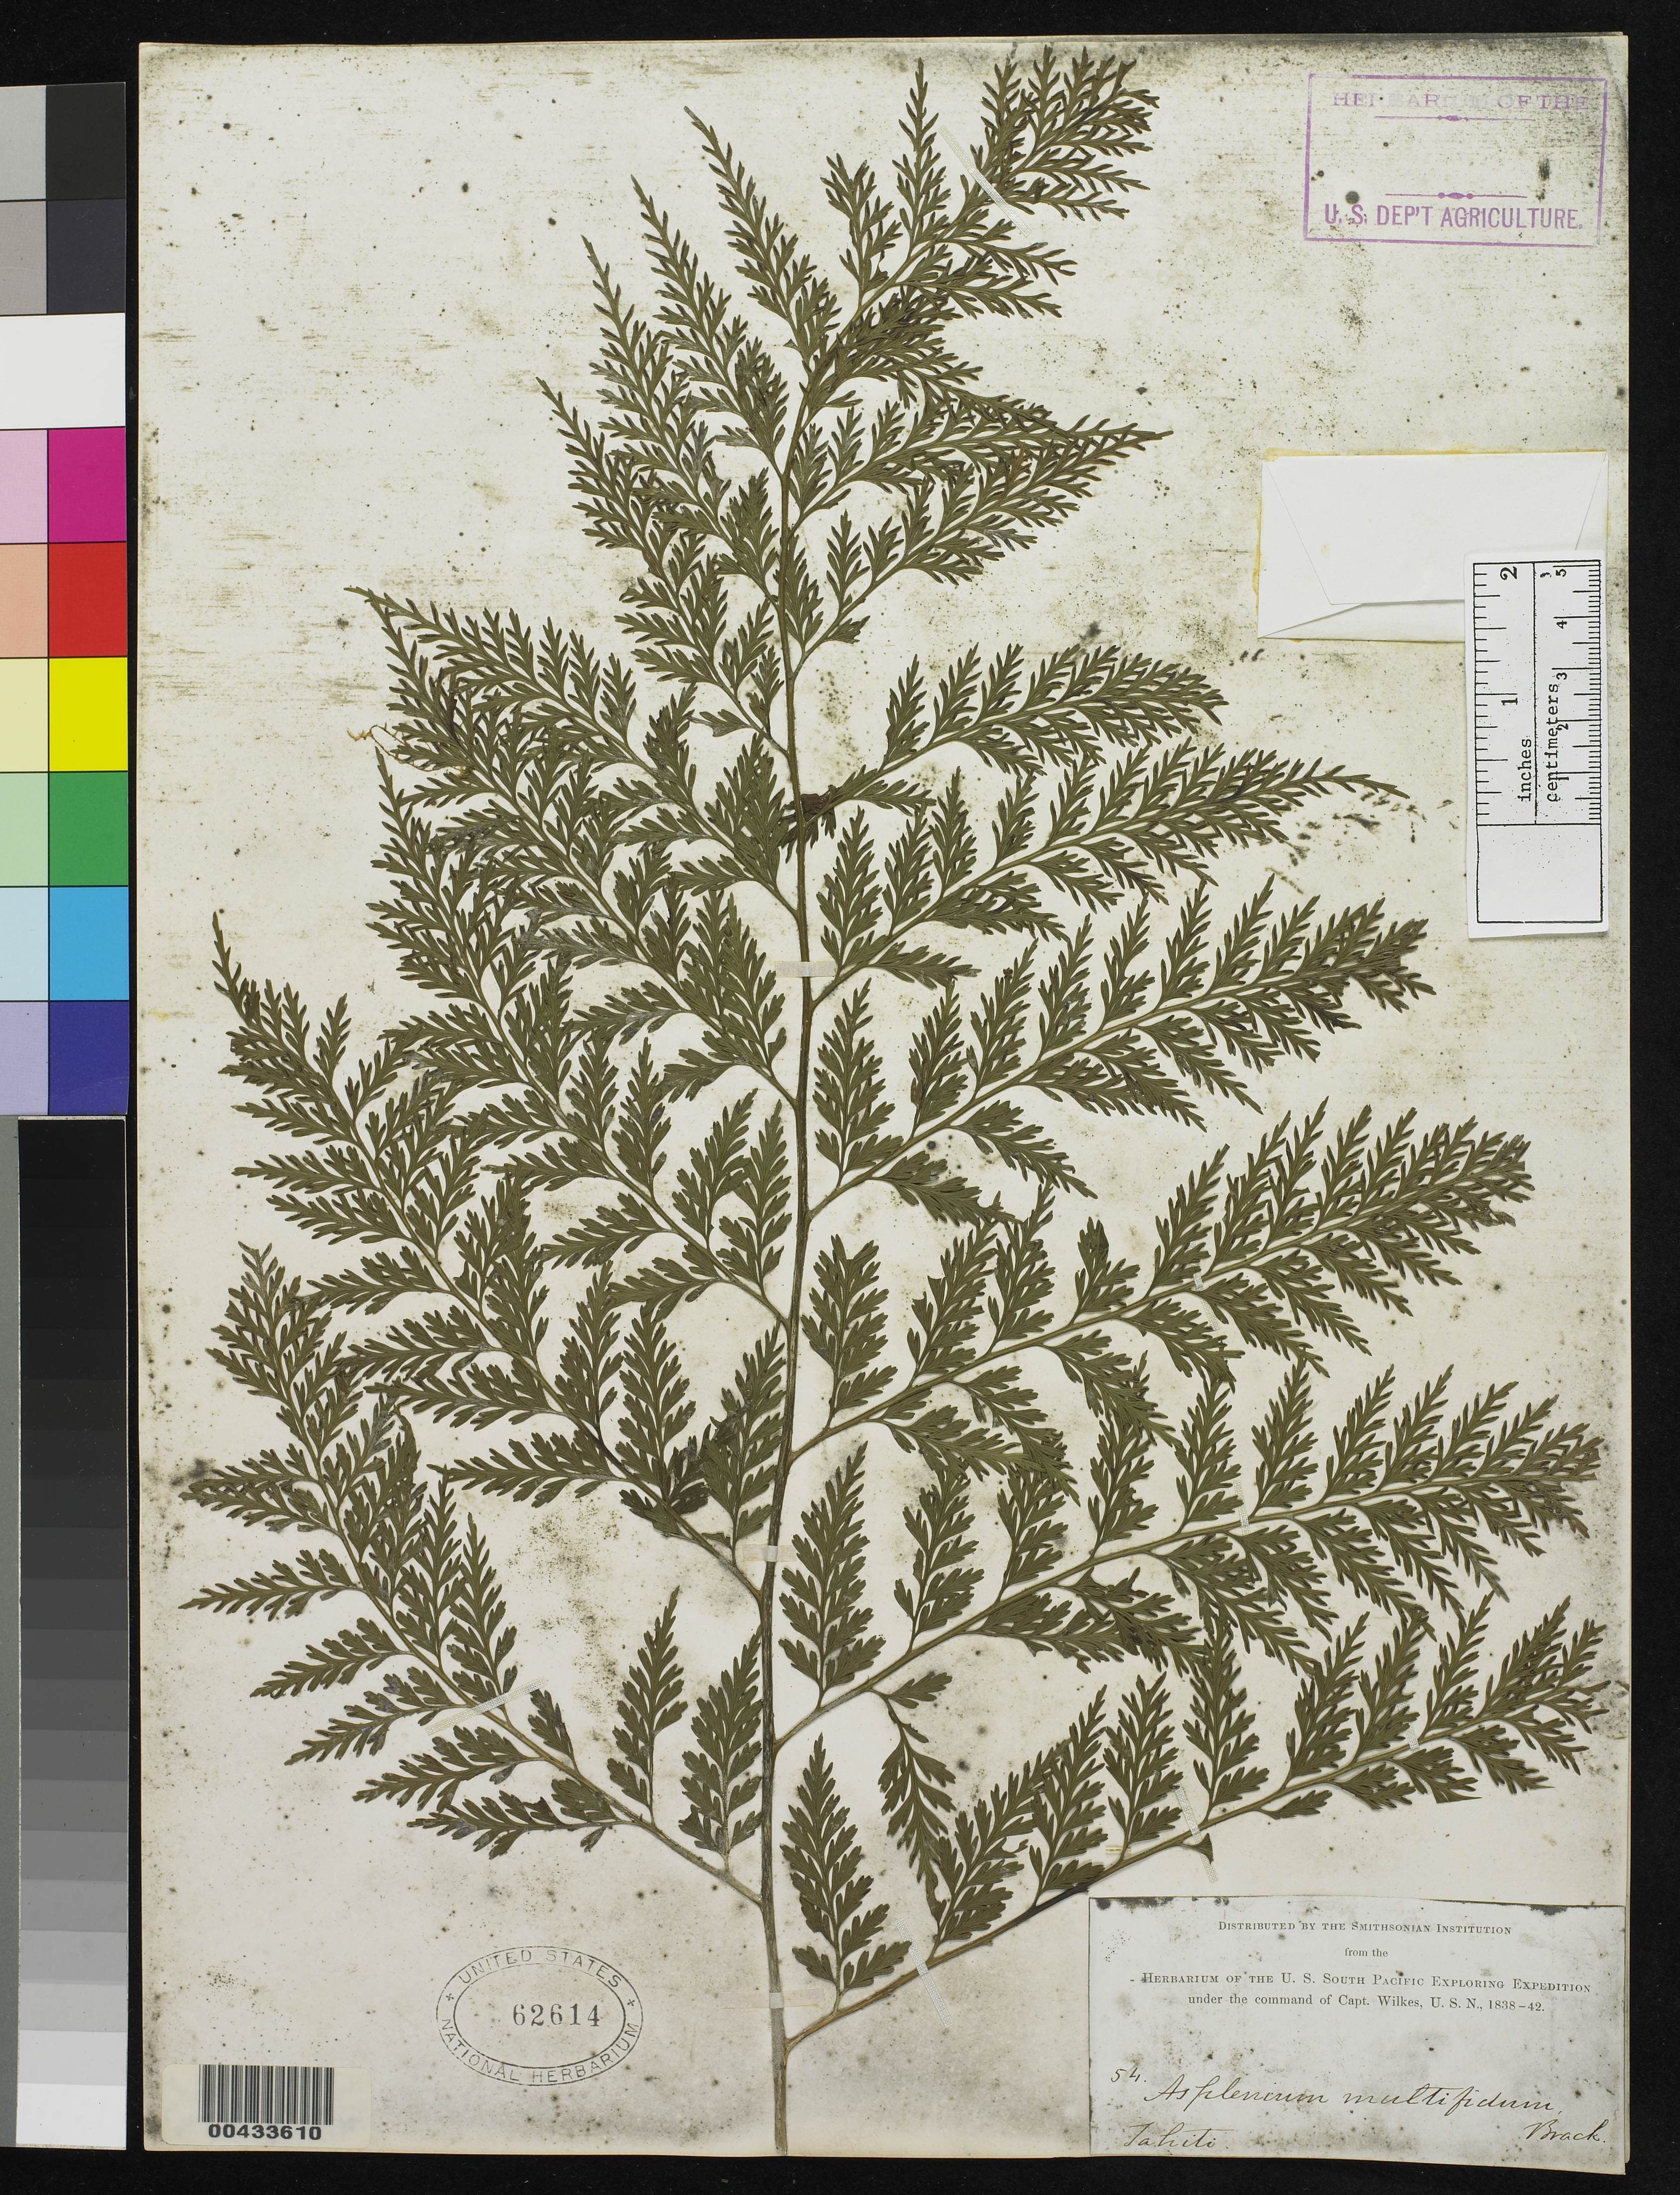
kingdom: Plantae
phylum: Tracheophyta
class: Polypodiopsida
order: Polypodiales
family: Aspleniaceae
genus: Asplenium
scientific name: Asplenium multifidum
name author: Brack. in Wilkes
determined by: Florence, J.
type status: Type Collection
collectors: Wilkes Explor. Exped.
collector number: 54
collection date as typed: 1838 to -- --- 1842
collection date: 1838/1842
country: French Polynesia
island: Tahiti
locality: Iles du Vent [Society Is.]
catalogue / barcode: US 62614